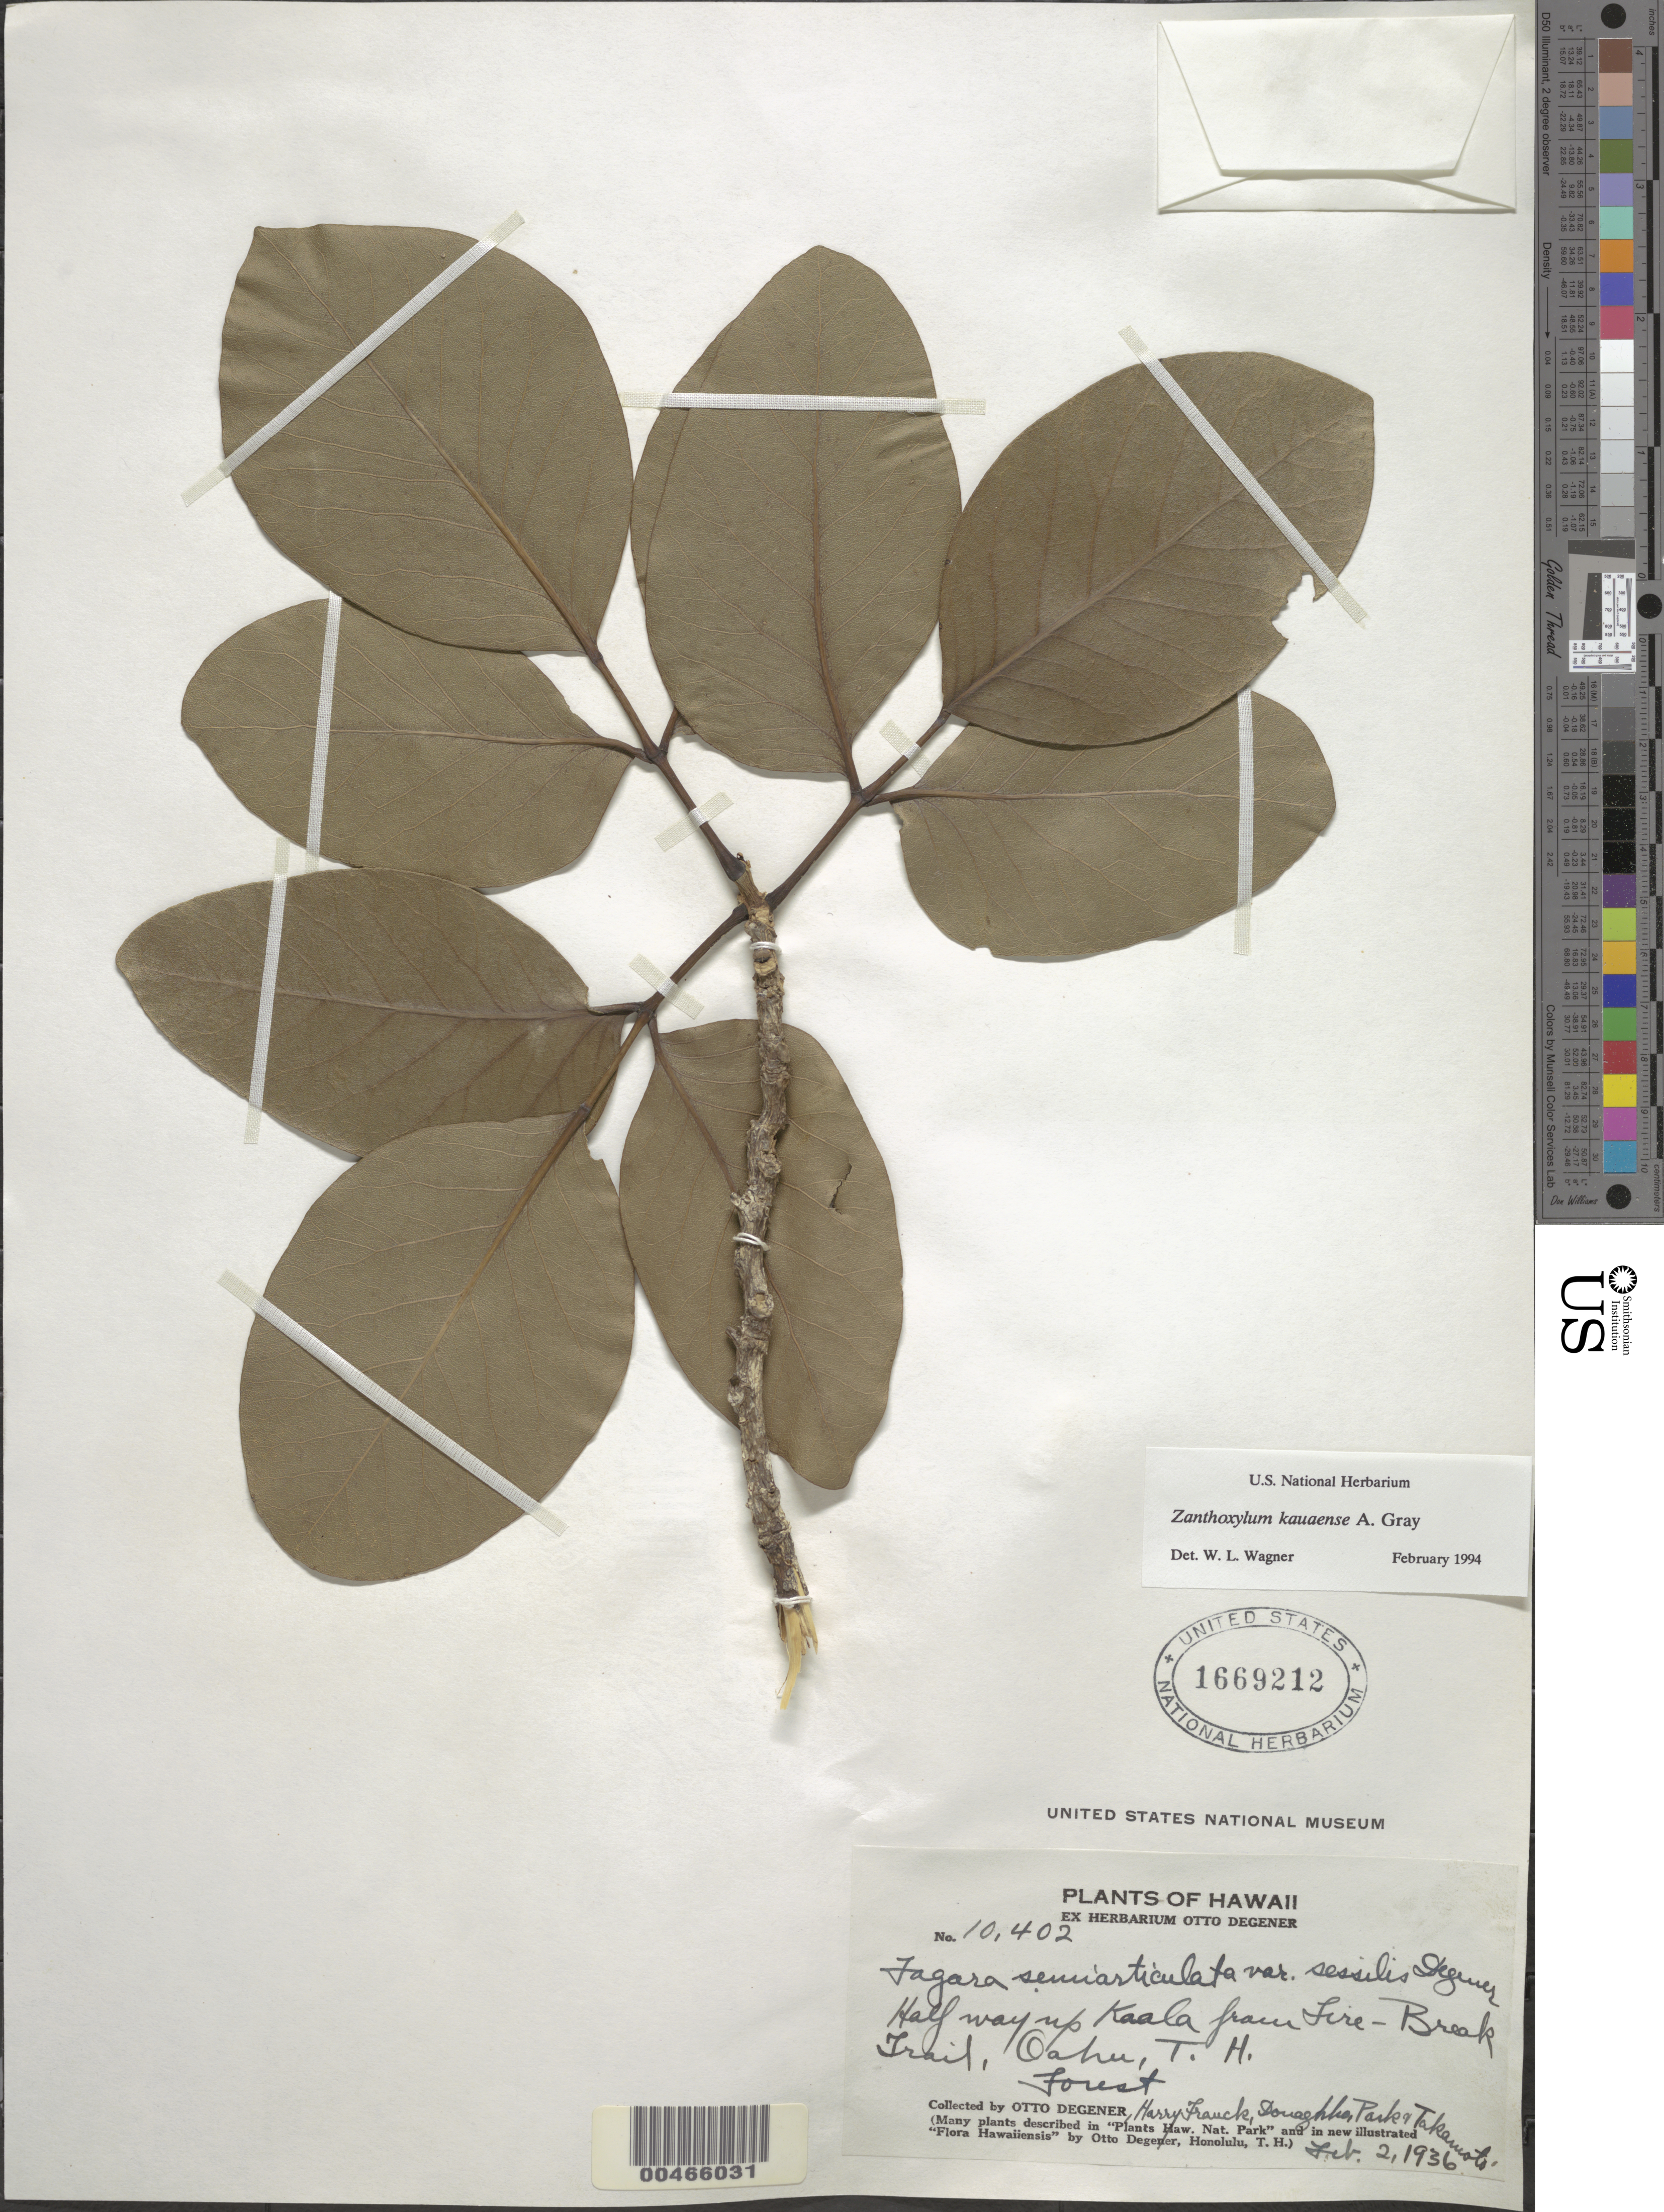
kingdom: Plantae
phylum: Tracheophyta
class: Magnoliopsida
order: Sapindales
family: Rutaceae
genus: Zanthoxylum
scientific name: Zanthoxylum kauaense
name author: A. Gray in Wilkes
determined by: Wagner, W. L., (BOT), Smithsonian Institution - National Museum of Natural History (UNITED STATES)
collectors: O. Degener, H. Frauck, Doneghho, Park & -. Takamoto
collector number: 10402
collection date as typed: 2 Feb 1936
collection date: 1936-02-02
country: United States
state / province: Hawaii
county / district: Honolulu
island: Oahu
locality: Half way up Kaala from Fire-Break Trail.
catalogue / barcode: US 1669212